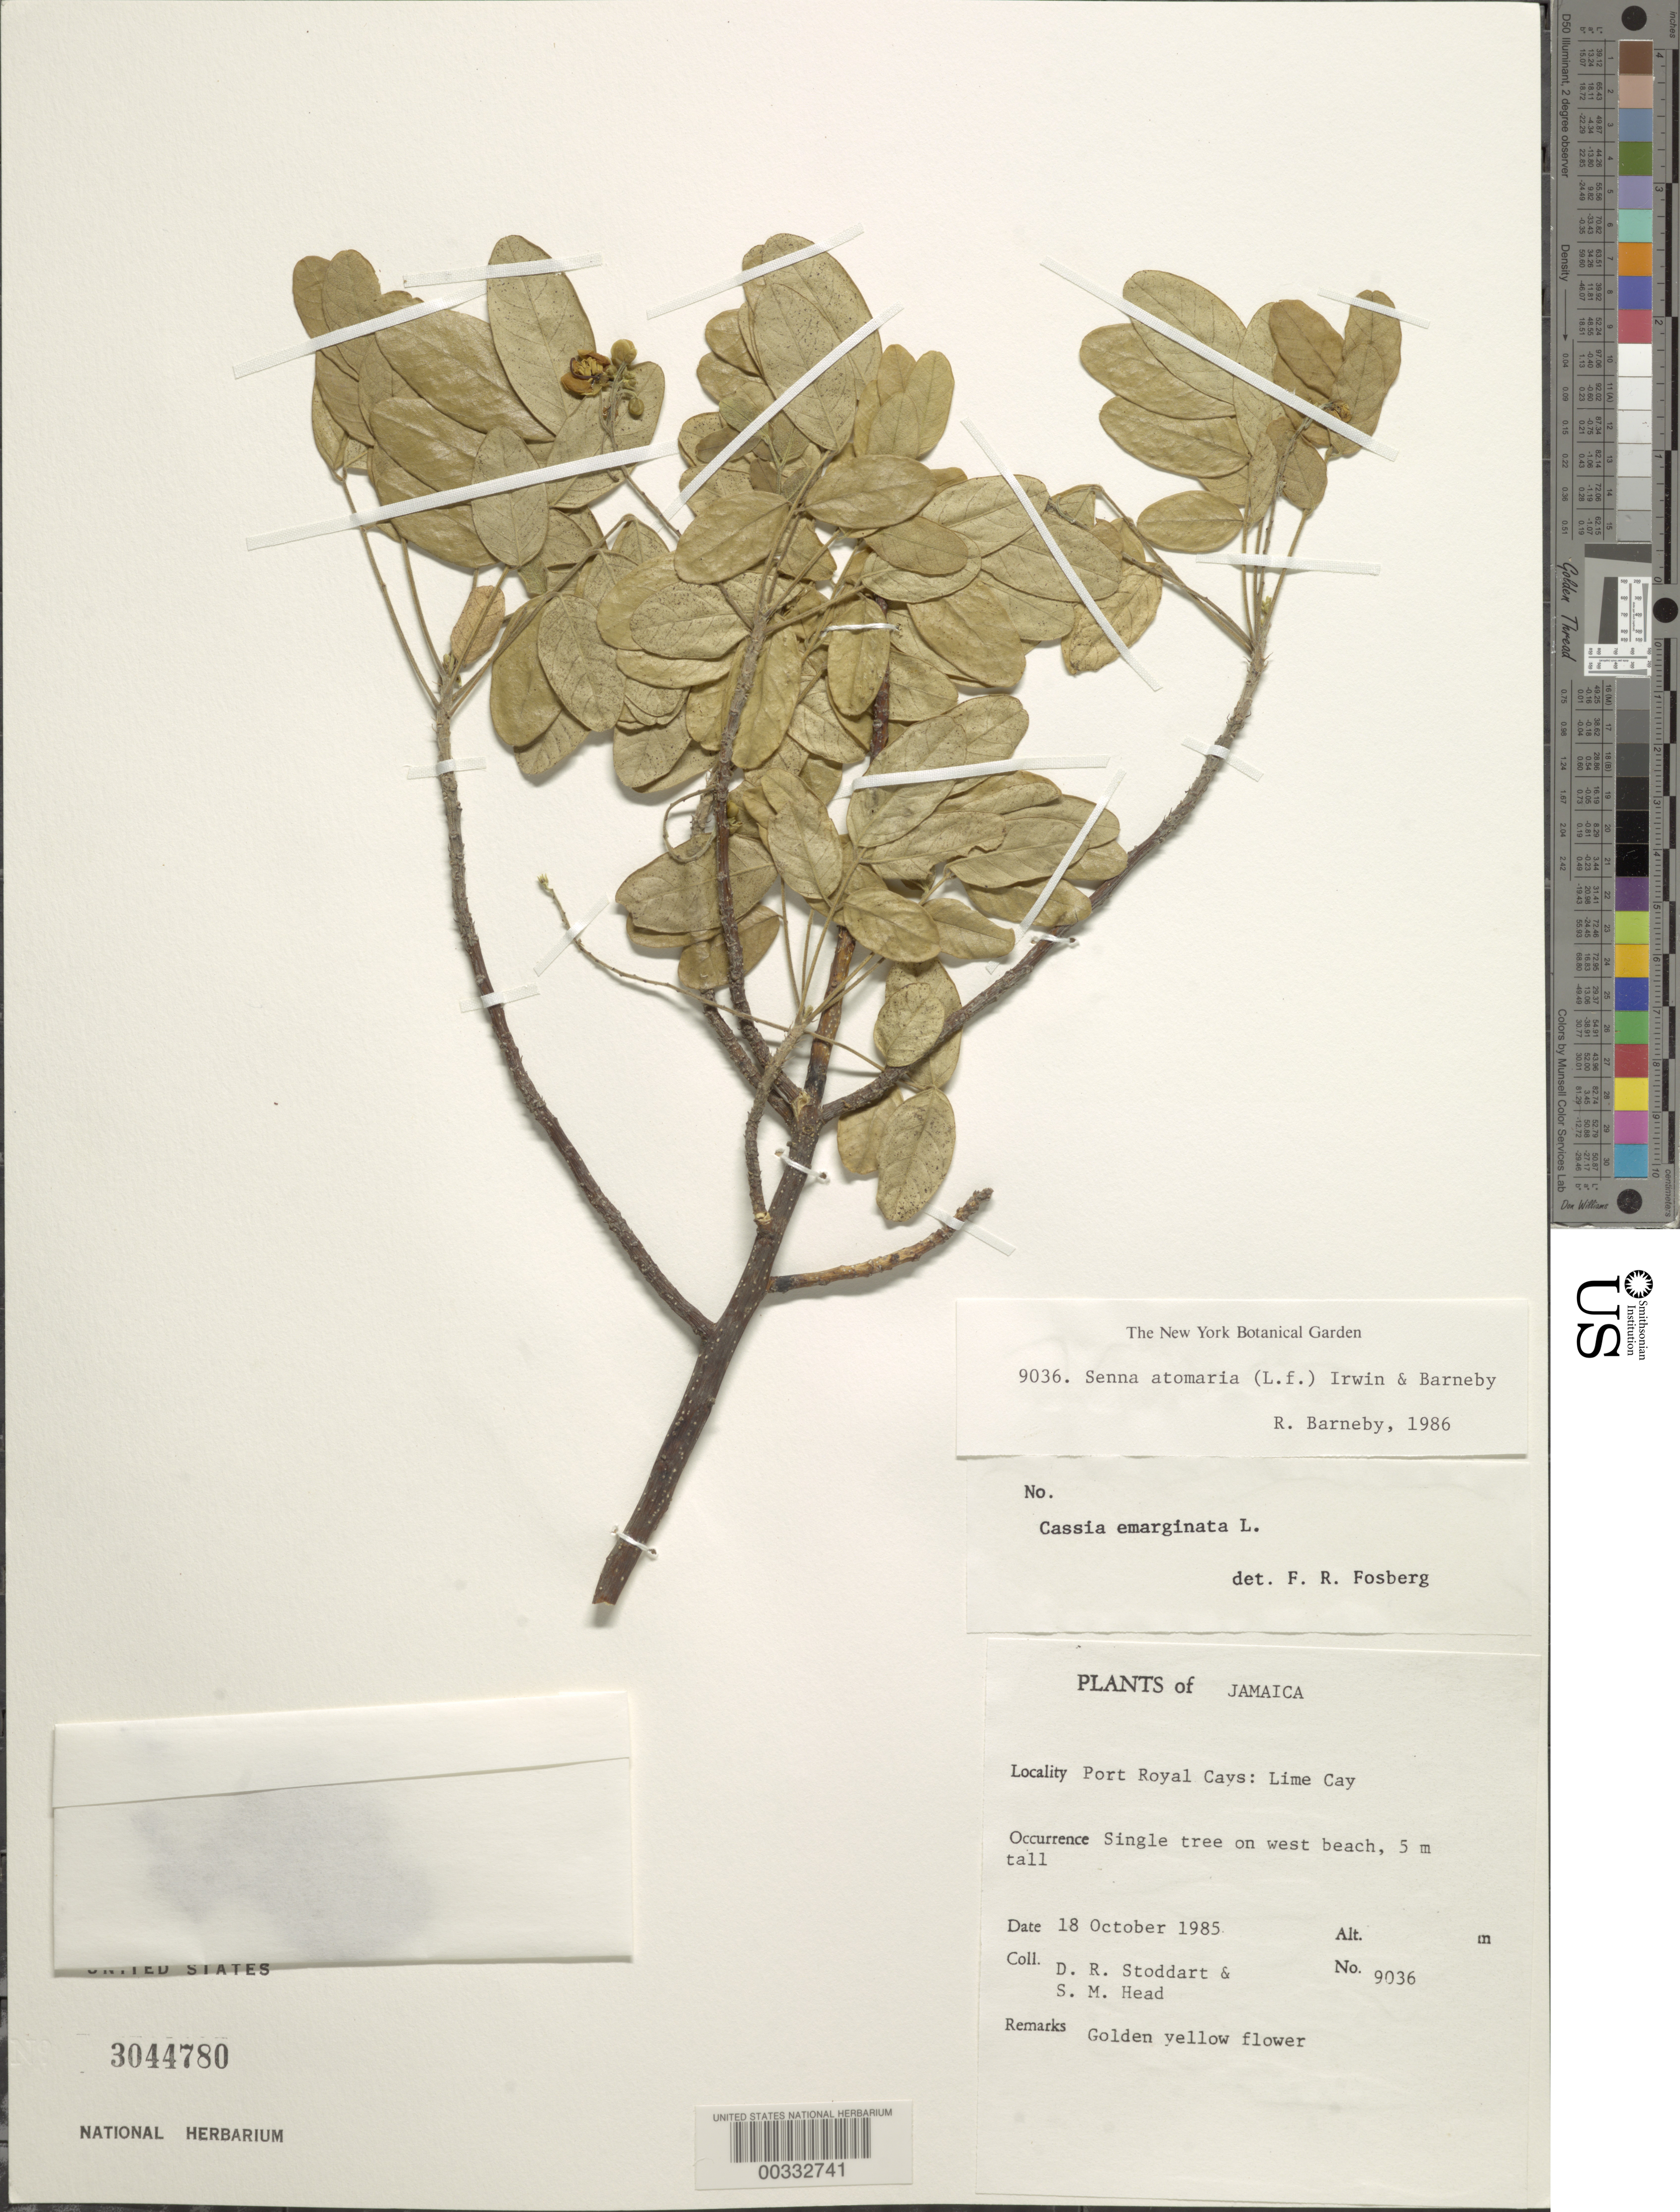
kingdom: Plantae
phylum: Tracheophyta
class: Magnoliopsida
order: Fabales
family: Fabaceae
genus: Senna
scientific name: Senna atomaria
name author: (L.) H.S. Irwin & Barneby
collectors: D. R. Stoddart & S. Head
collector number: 9036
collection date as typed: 18 Oct 1985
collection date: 1985-10-18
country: Jamaica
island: Greater Antilles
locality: Port royal cays: lime cay; w beach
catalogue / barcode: US 3044780